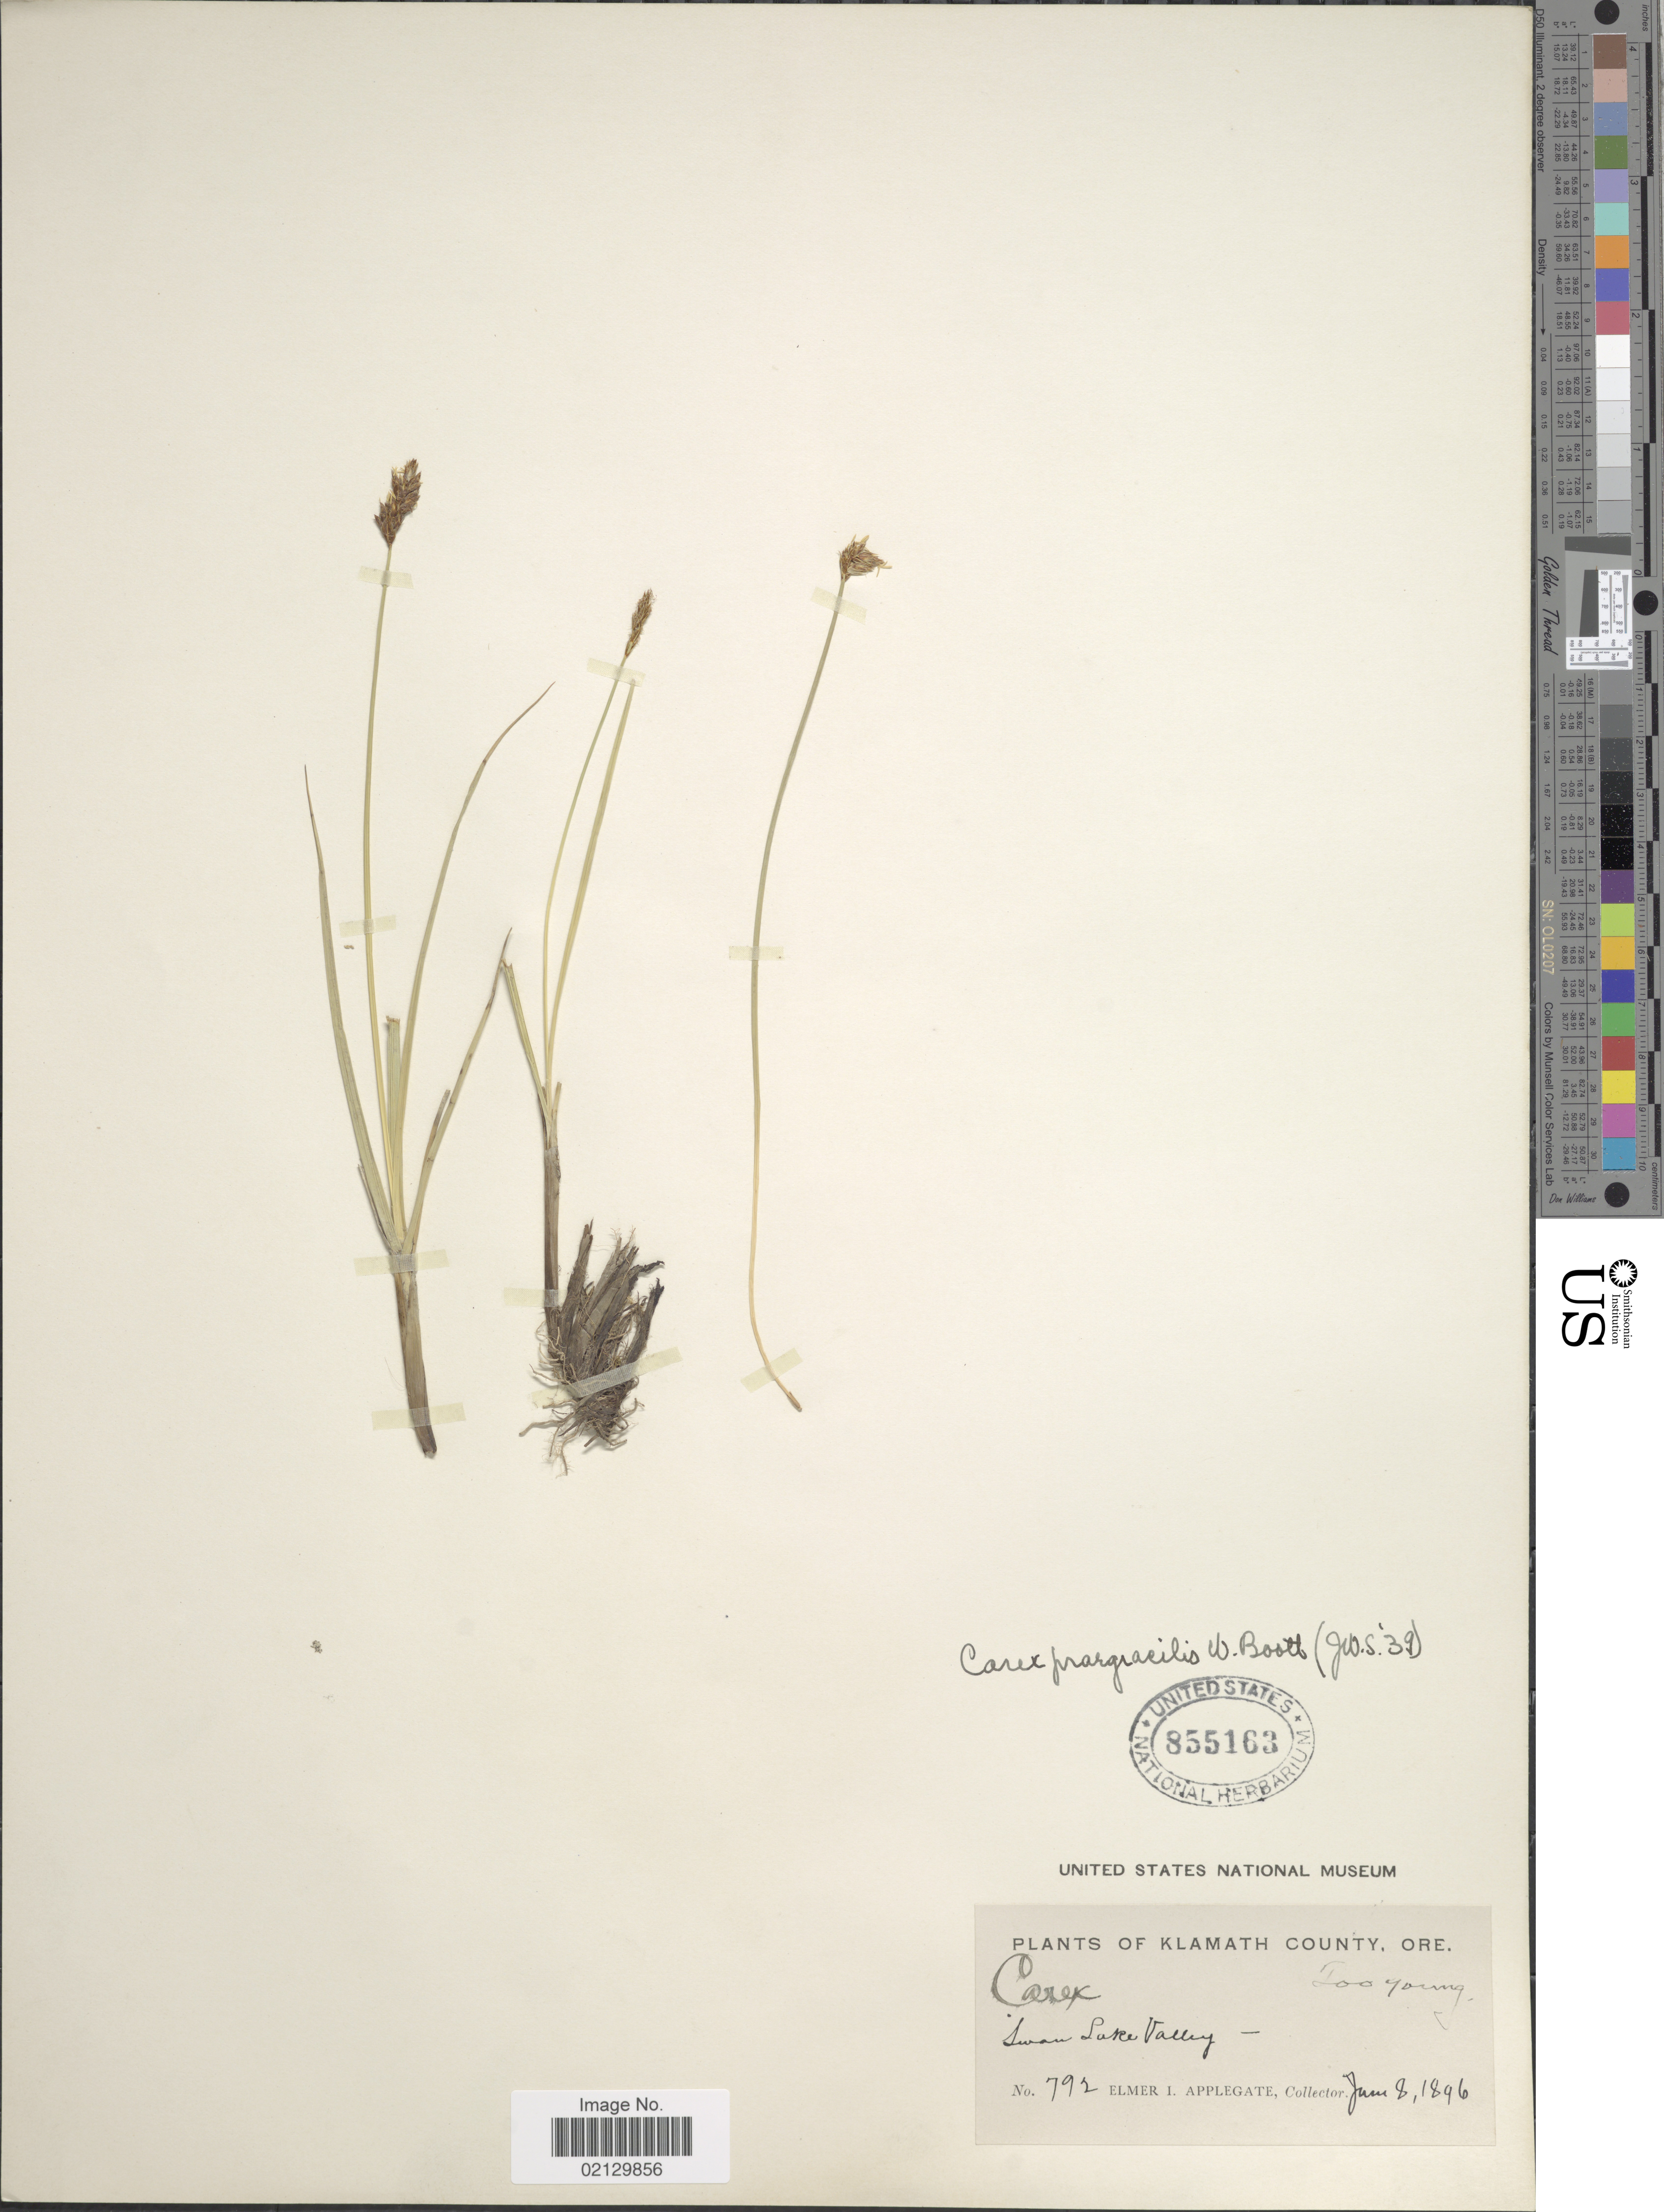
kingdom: Plantae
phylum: Tracheophyta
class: Liliopsida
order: Poales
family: Cyperaceae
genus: Carex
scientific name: Carex praegracilis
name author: W. Boott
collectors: E. I. Applegate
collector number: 792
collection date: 1896-06-08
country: United States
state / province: Oregon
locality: Klamath County, Ore Swan Lake Valley.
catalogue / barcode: US 855163